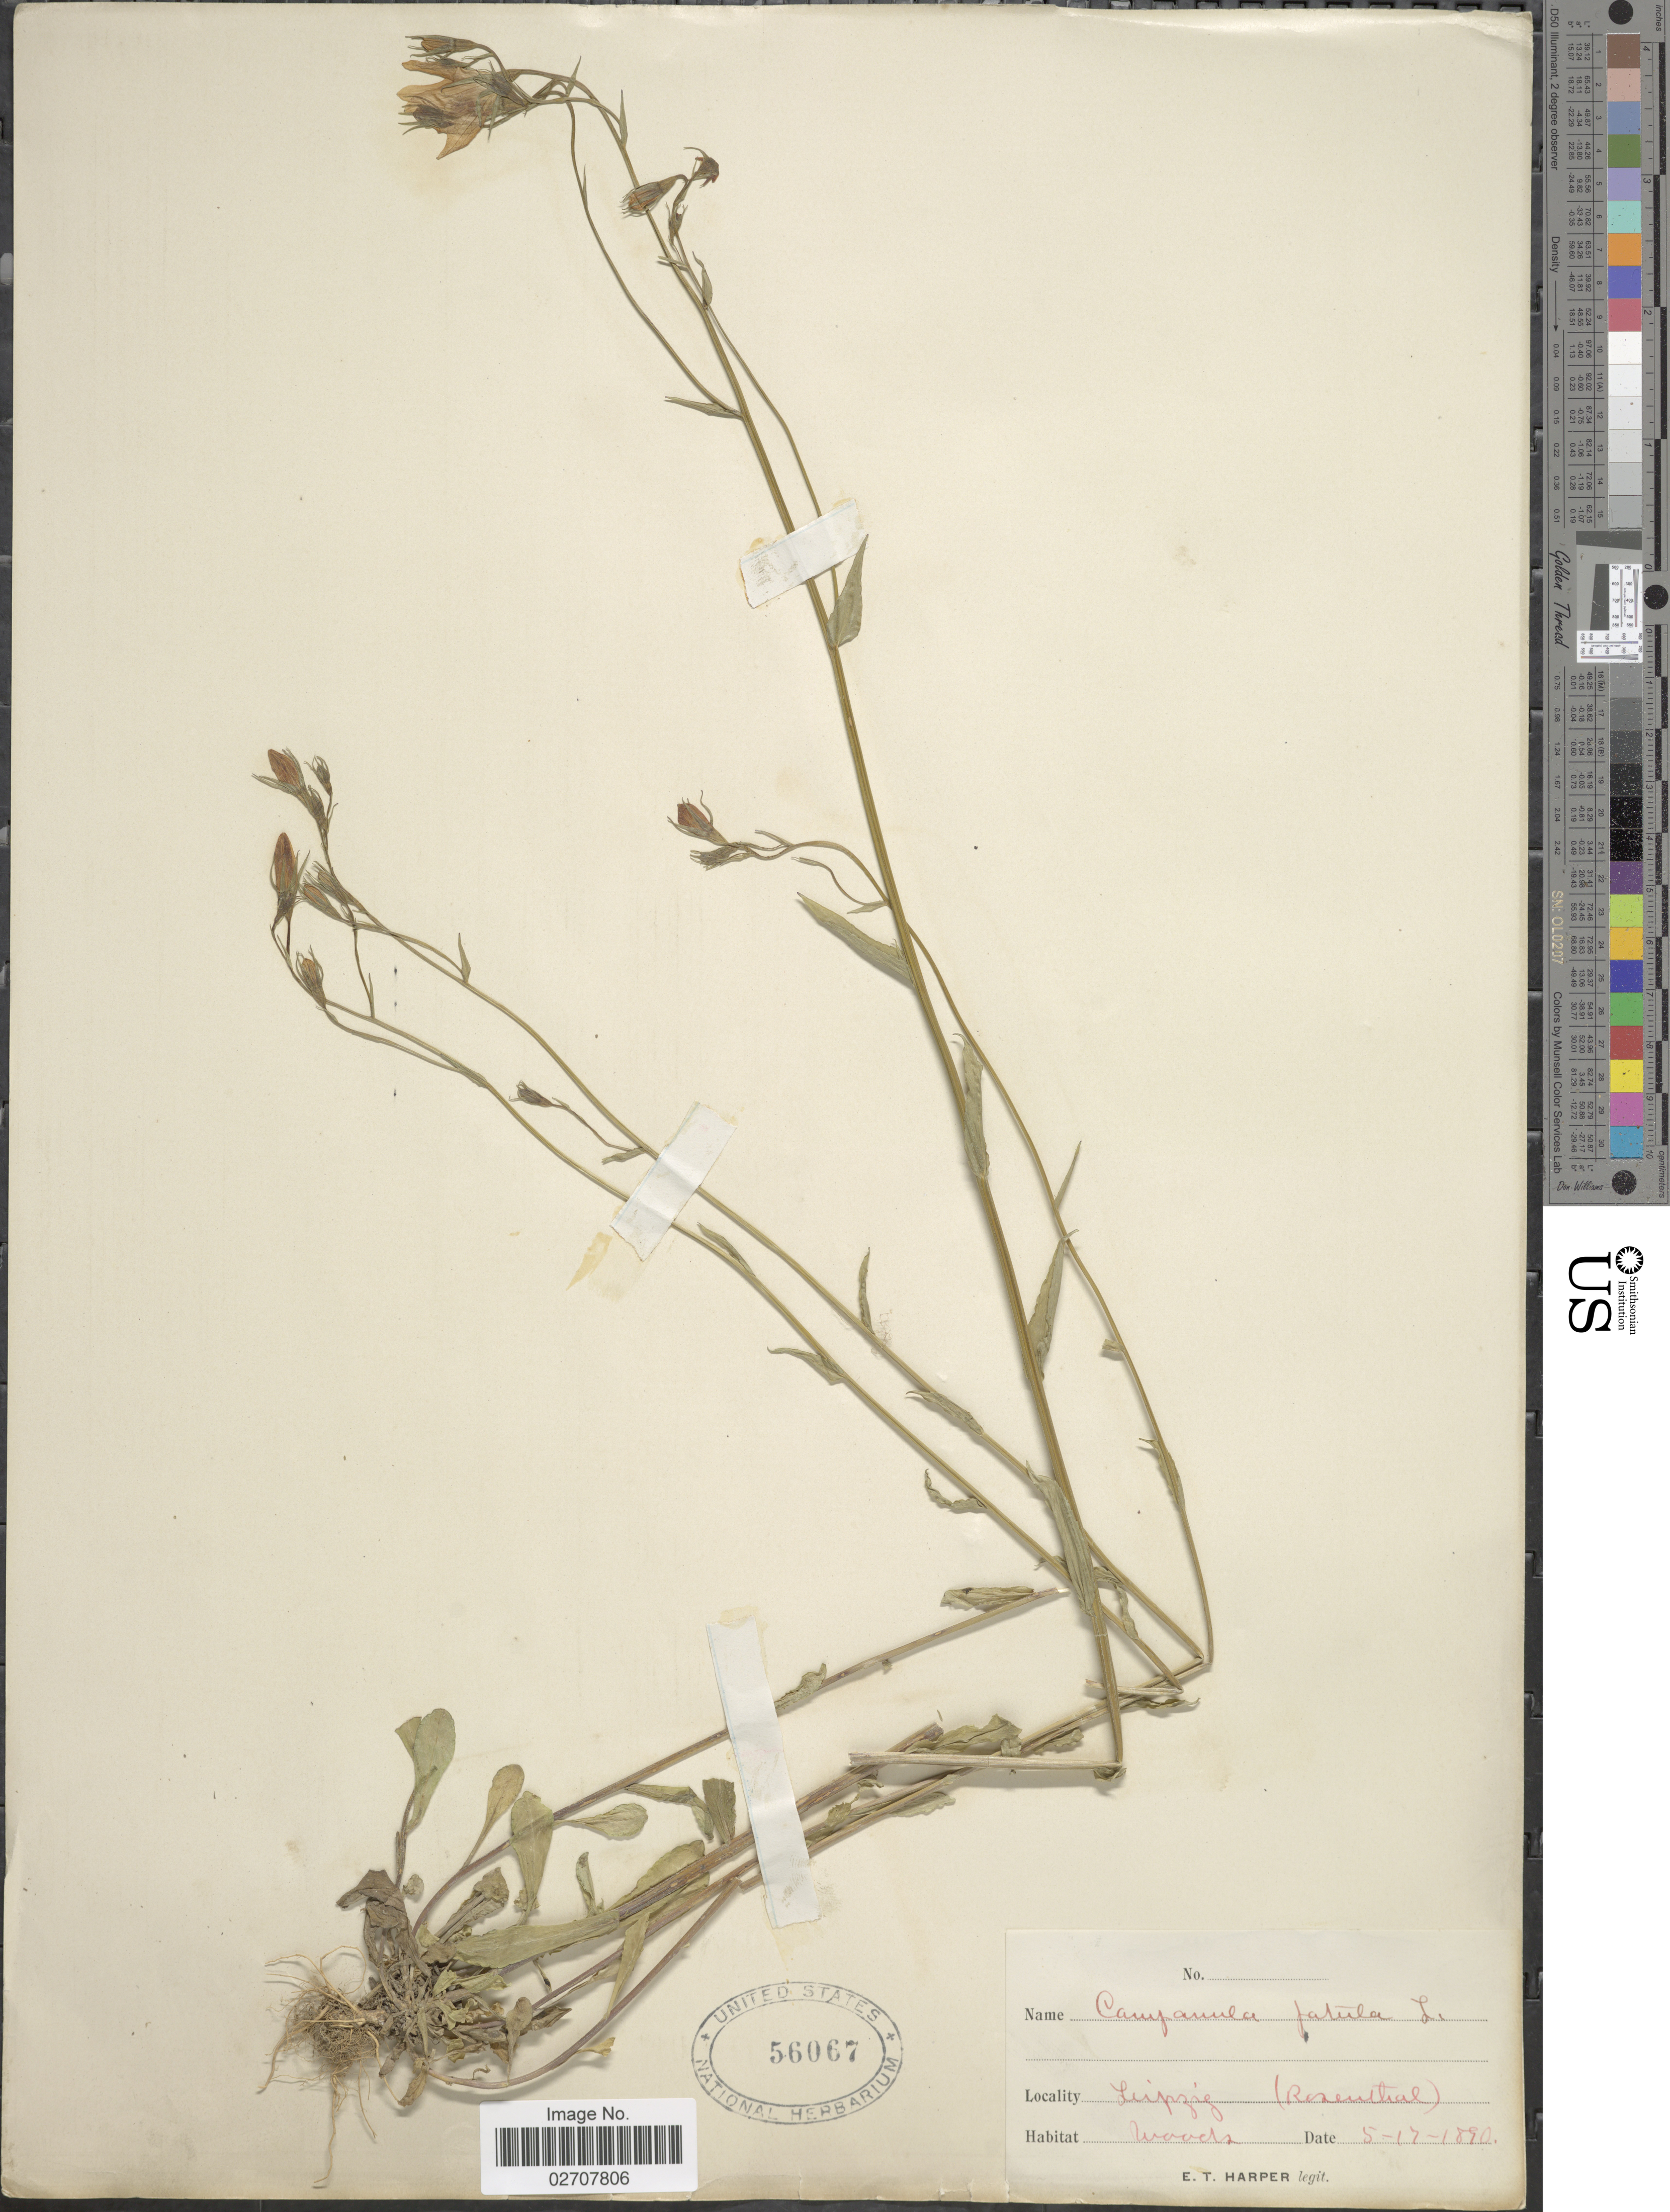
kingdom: Plantae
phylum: Tracheophyta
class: Magnoliopsida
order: Asterales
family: Campanulaceae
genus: Campanula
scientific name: Campanula patula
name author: L.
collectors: E. T. Harper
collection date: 1890-05-17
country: Germany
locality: Leipzig (Rosenthal)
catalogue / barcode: US 56067